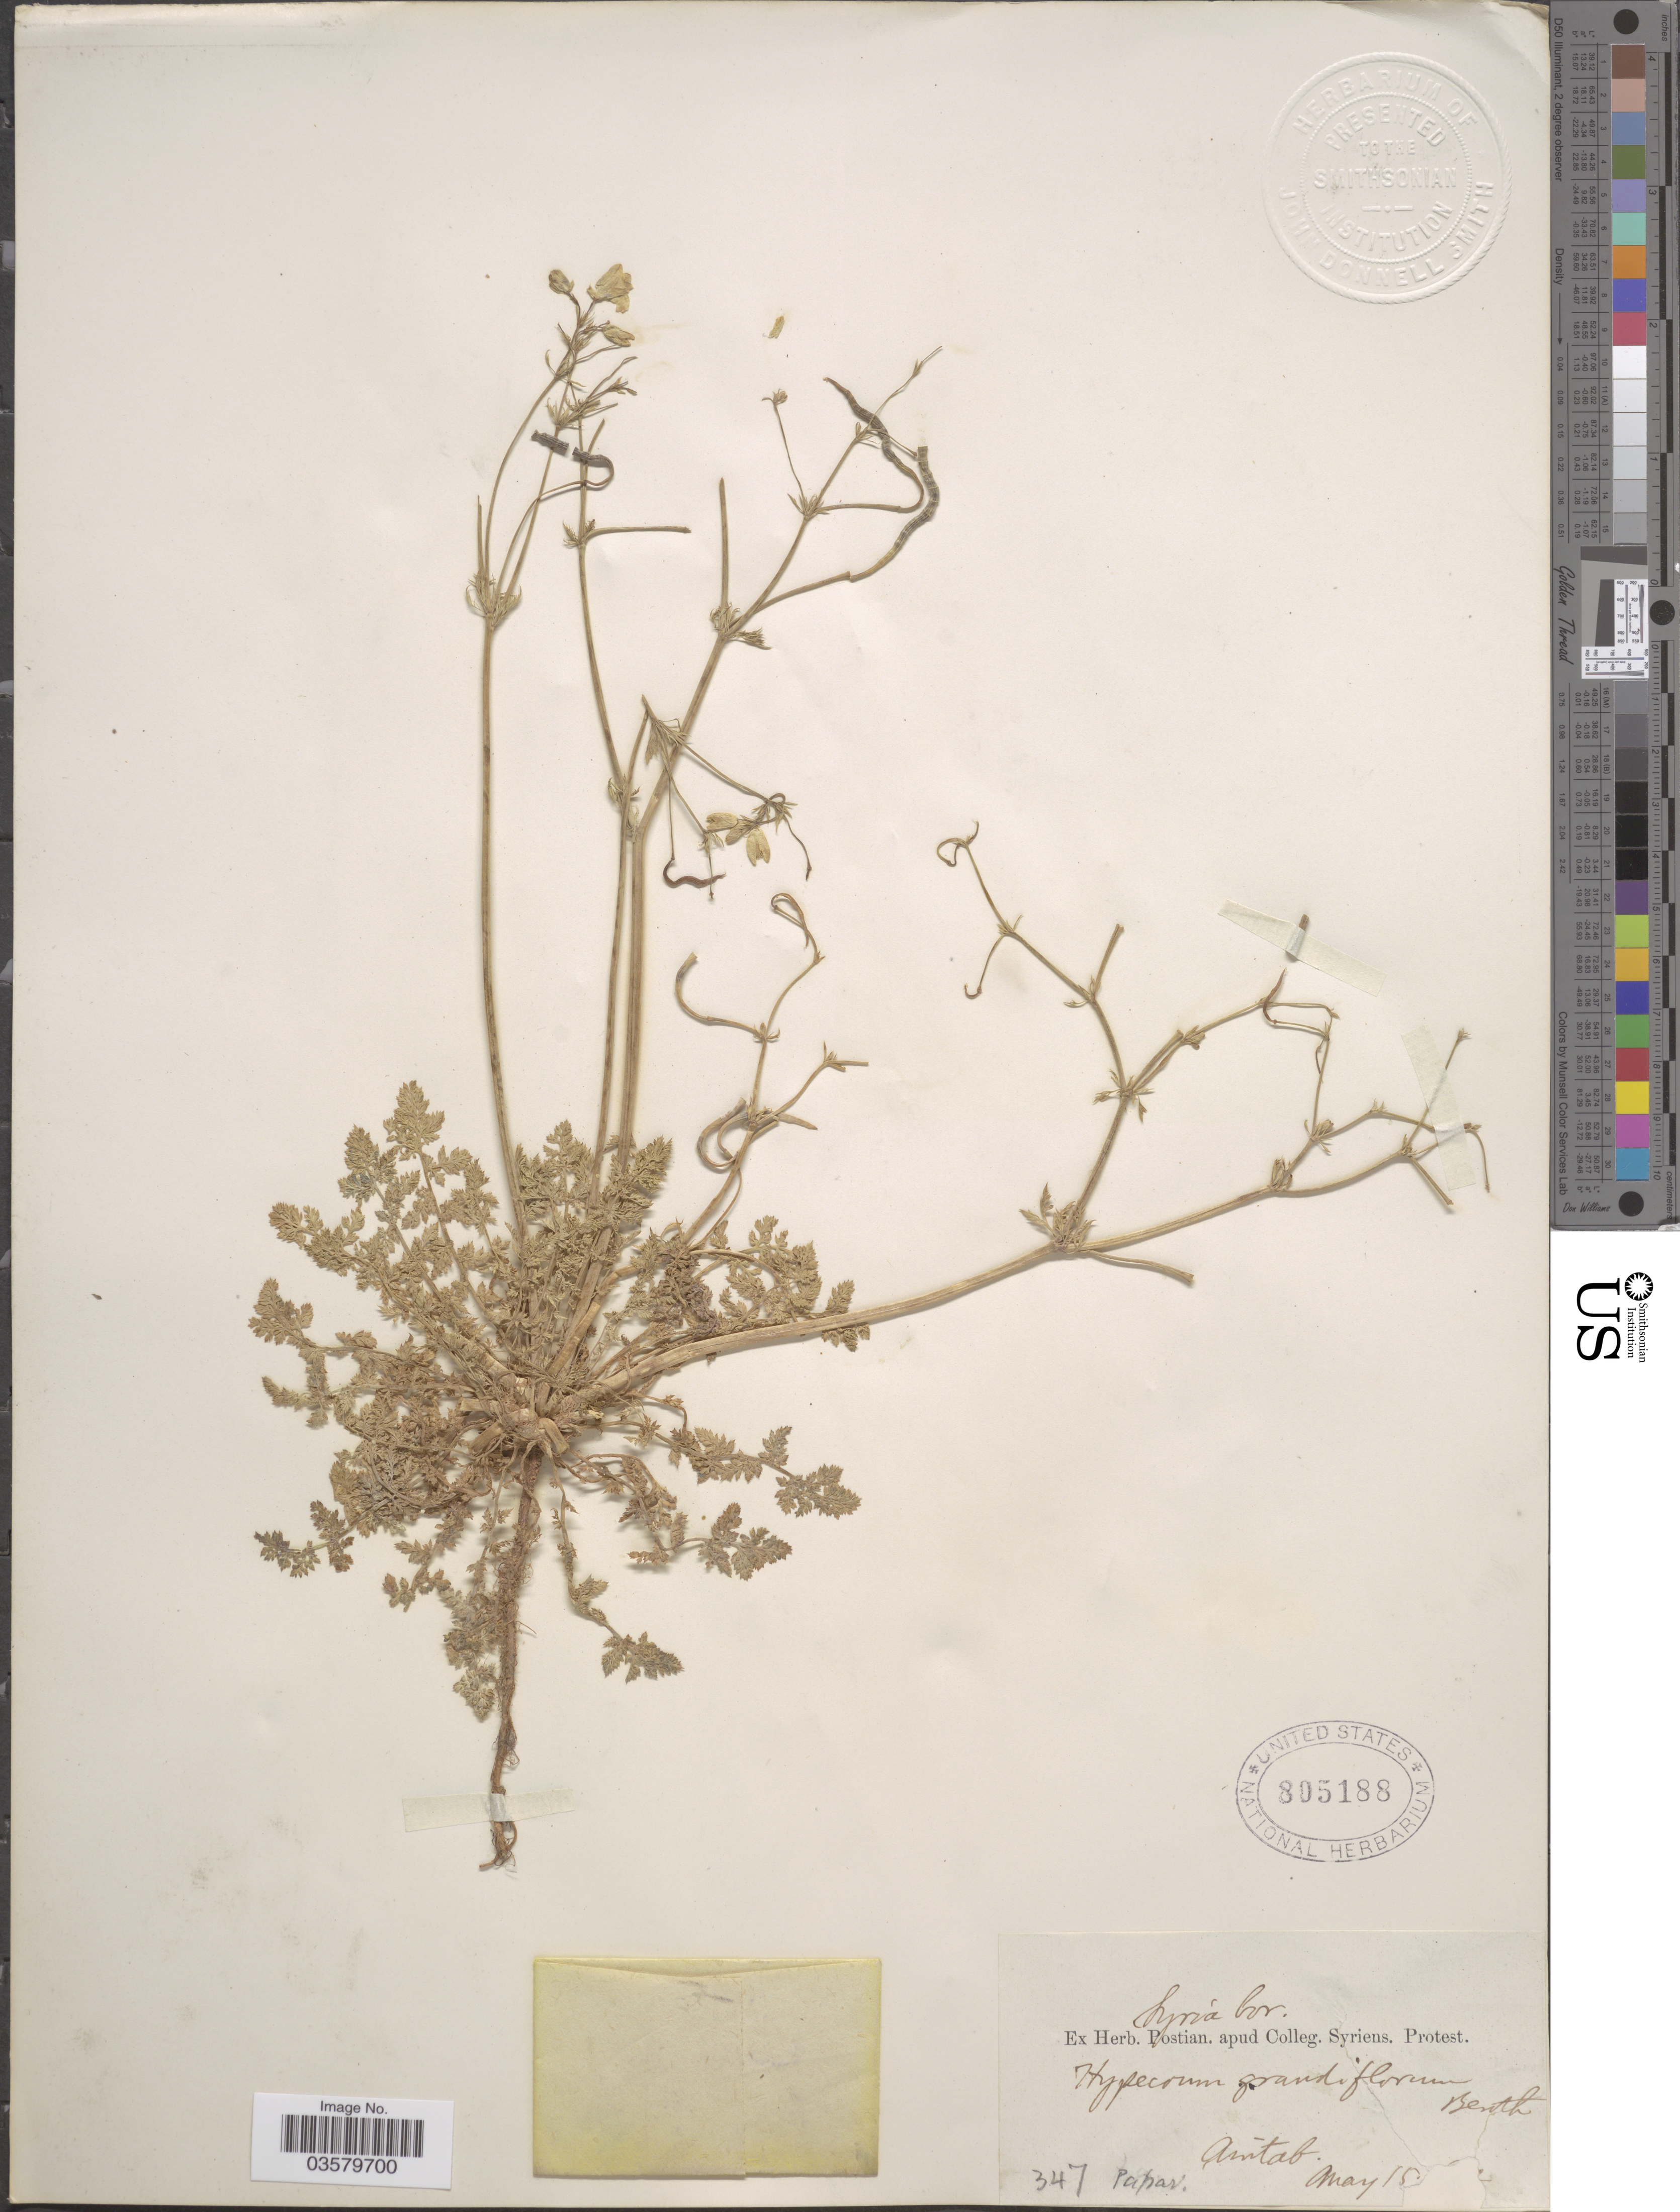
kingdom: Plantae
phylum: Tracheophyta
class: Magnoliopsida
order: Ranunculales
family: Papaveraceae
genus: Hypecoum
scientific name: Hypecoum grandiflorum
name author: Benth.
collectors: ex herb. Postian. apud Colleg. Syriens. Protest. USE "Fannie P. A. Shepard" (10308853) AS PRIMARY COLLECTOR INSTEAD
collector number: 347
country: Syria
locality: Aintab. Syria bor.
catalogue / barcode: US 805188